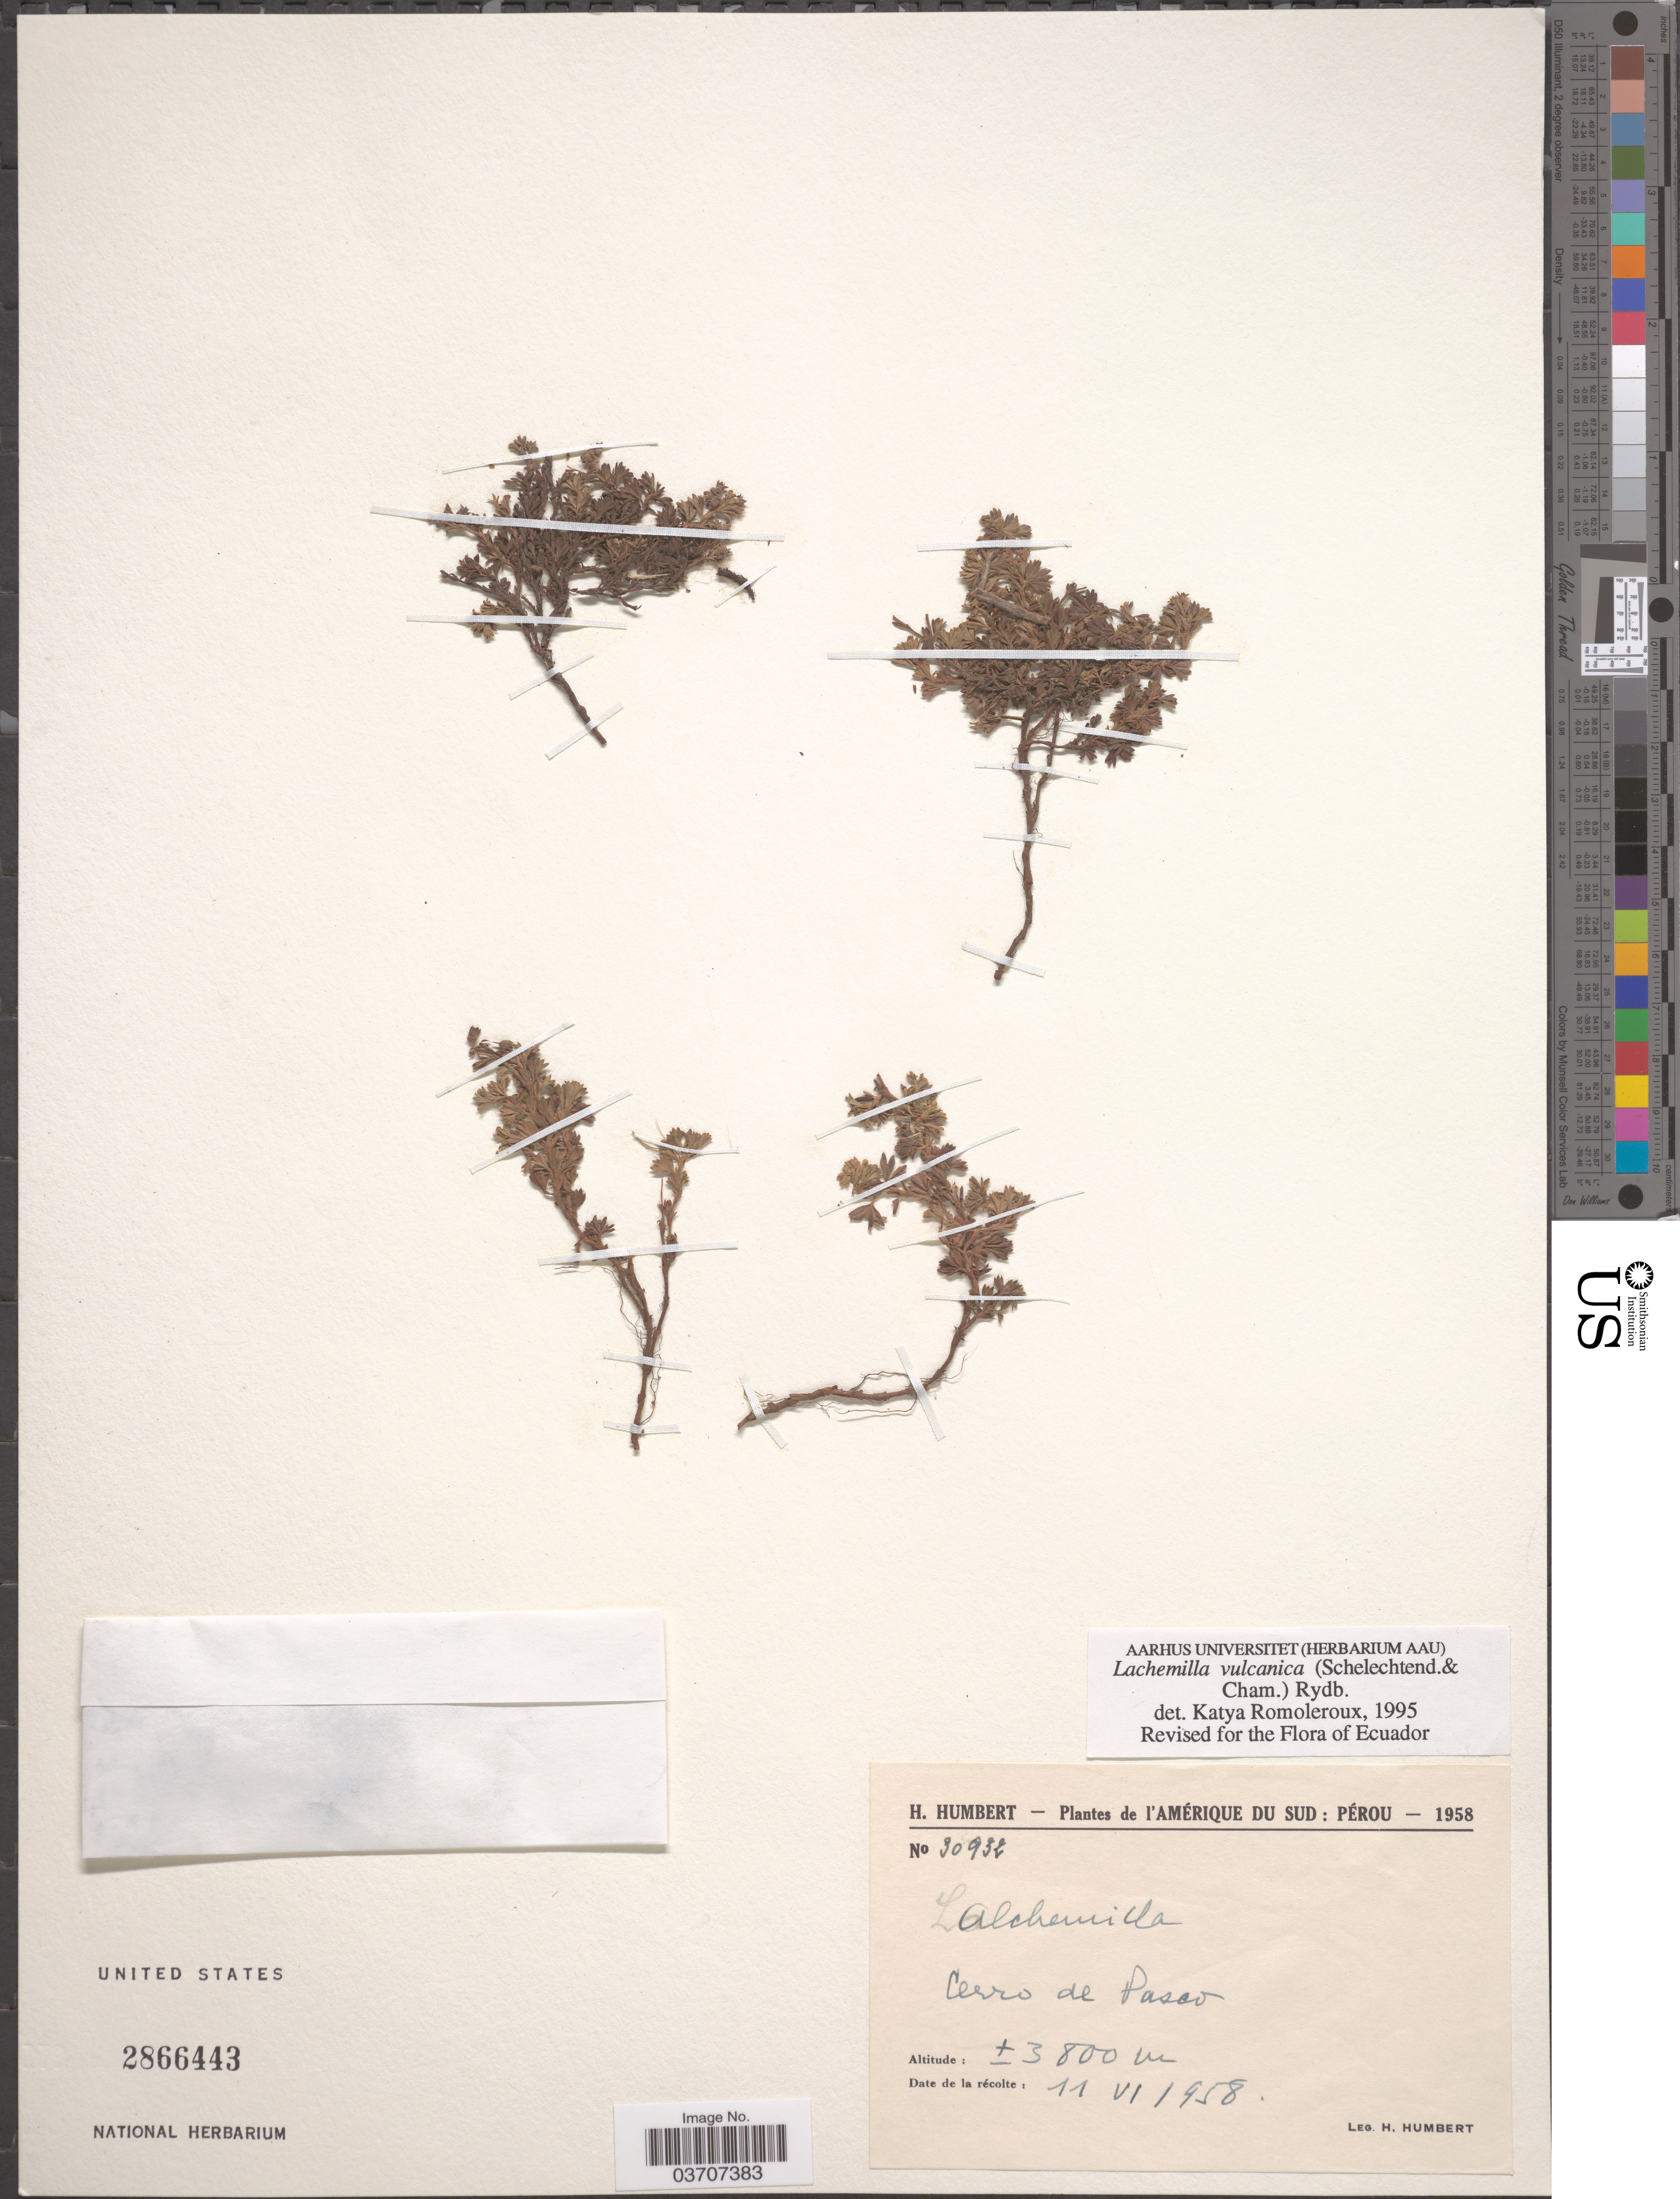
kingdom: Plantae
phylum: Tracheophyta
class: Magnoliopsida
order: Rosales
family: Rosaceae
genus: Lachemilla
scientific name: Lachemilla vulcanica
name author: (Cham. & Schltdl.) Rydb.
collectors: H. Humbert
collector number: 30634*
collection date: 1958-06-11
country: Peru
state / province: Pasco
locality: Cerro de Pasco.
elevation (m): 3800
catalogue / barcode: US 2866443